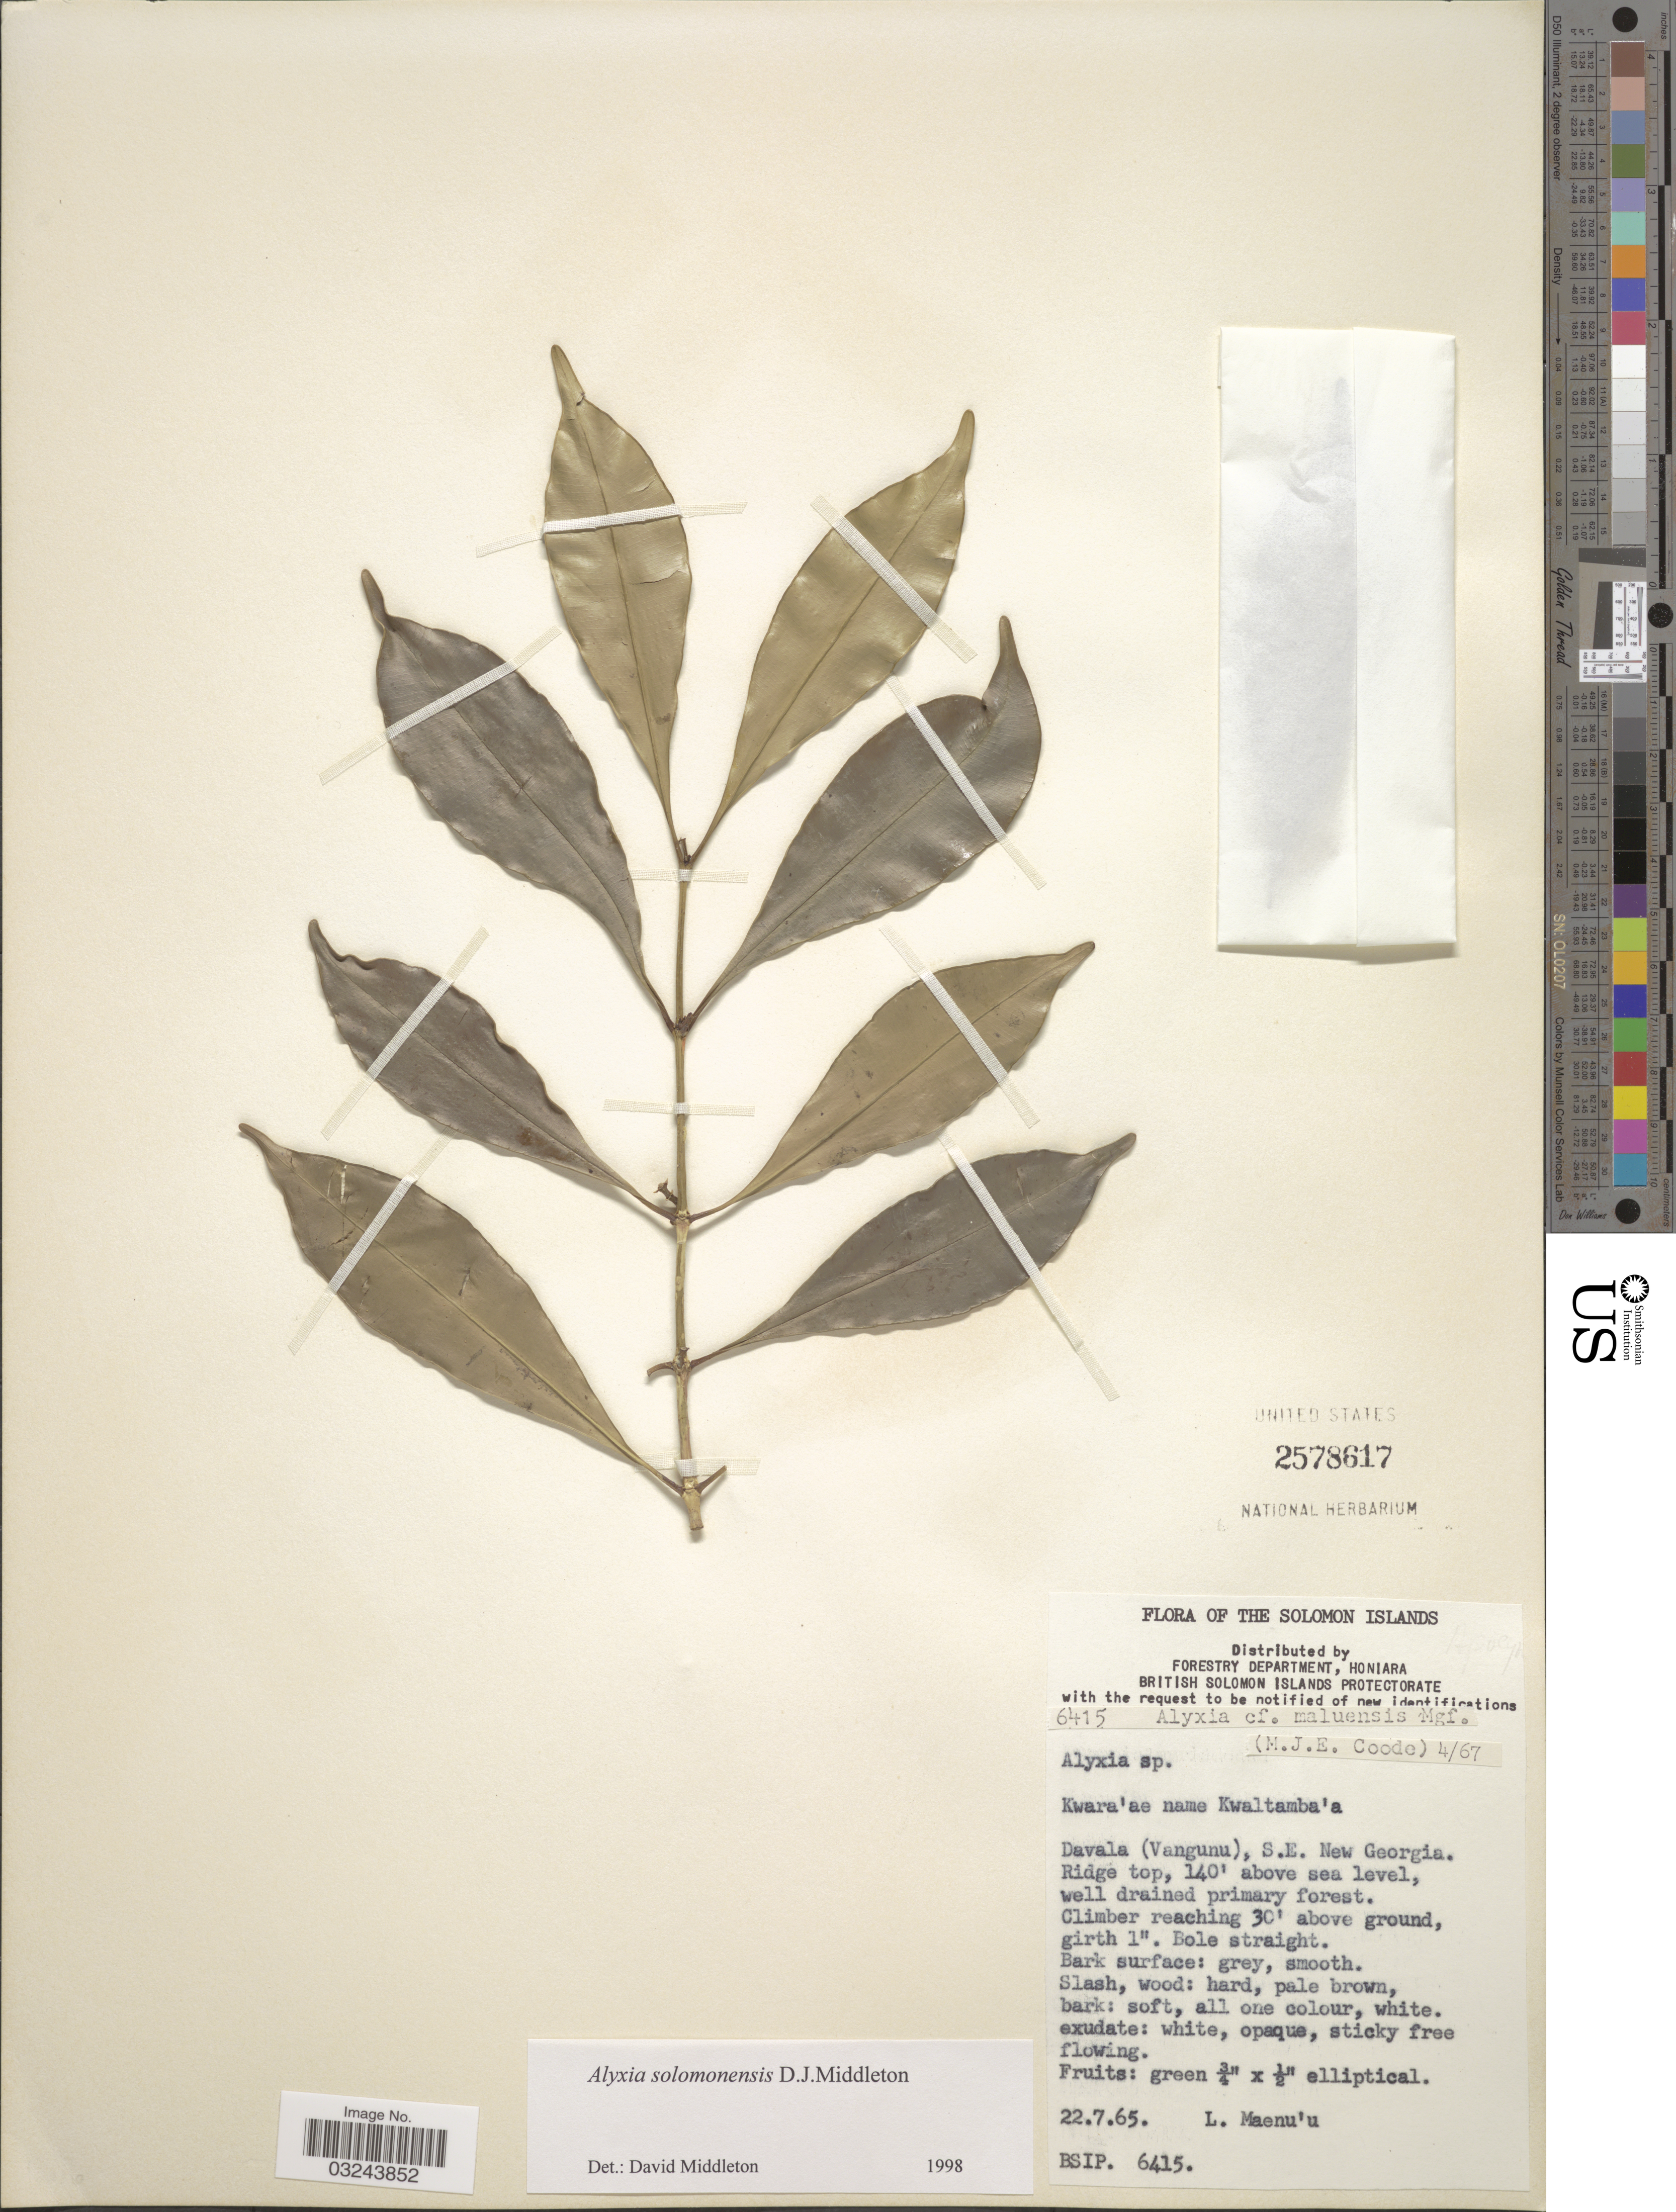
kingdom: Plantae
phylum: Tracheophyta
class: Magnoliopsida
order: Gentianales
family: Apocynaceae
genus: Alyxia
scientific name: Alyxia solomonensis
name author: D.J. Middleton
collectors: L. Maenu'u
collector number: BSIP6415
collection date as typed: Transcribed d/m/y: 22/7/65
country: Solomon Islands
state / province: Solomon Islands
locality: Davala (Vangunu), S.E. New Georgia. Ridge top.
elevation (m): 43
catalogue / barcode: US 2578617